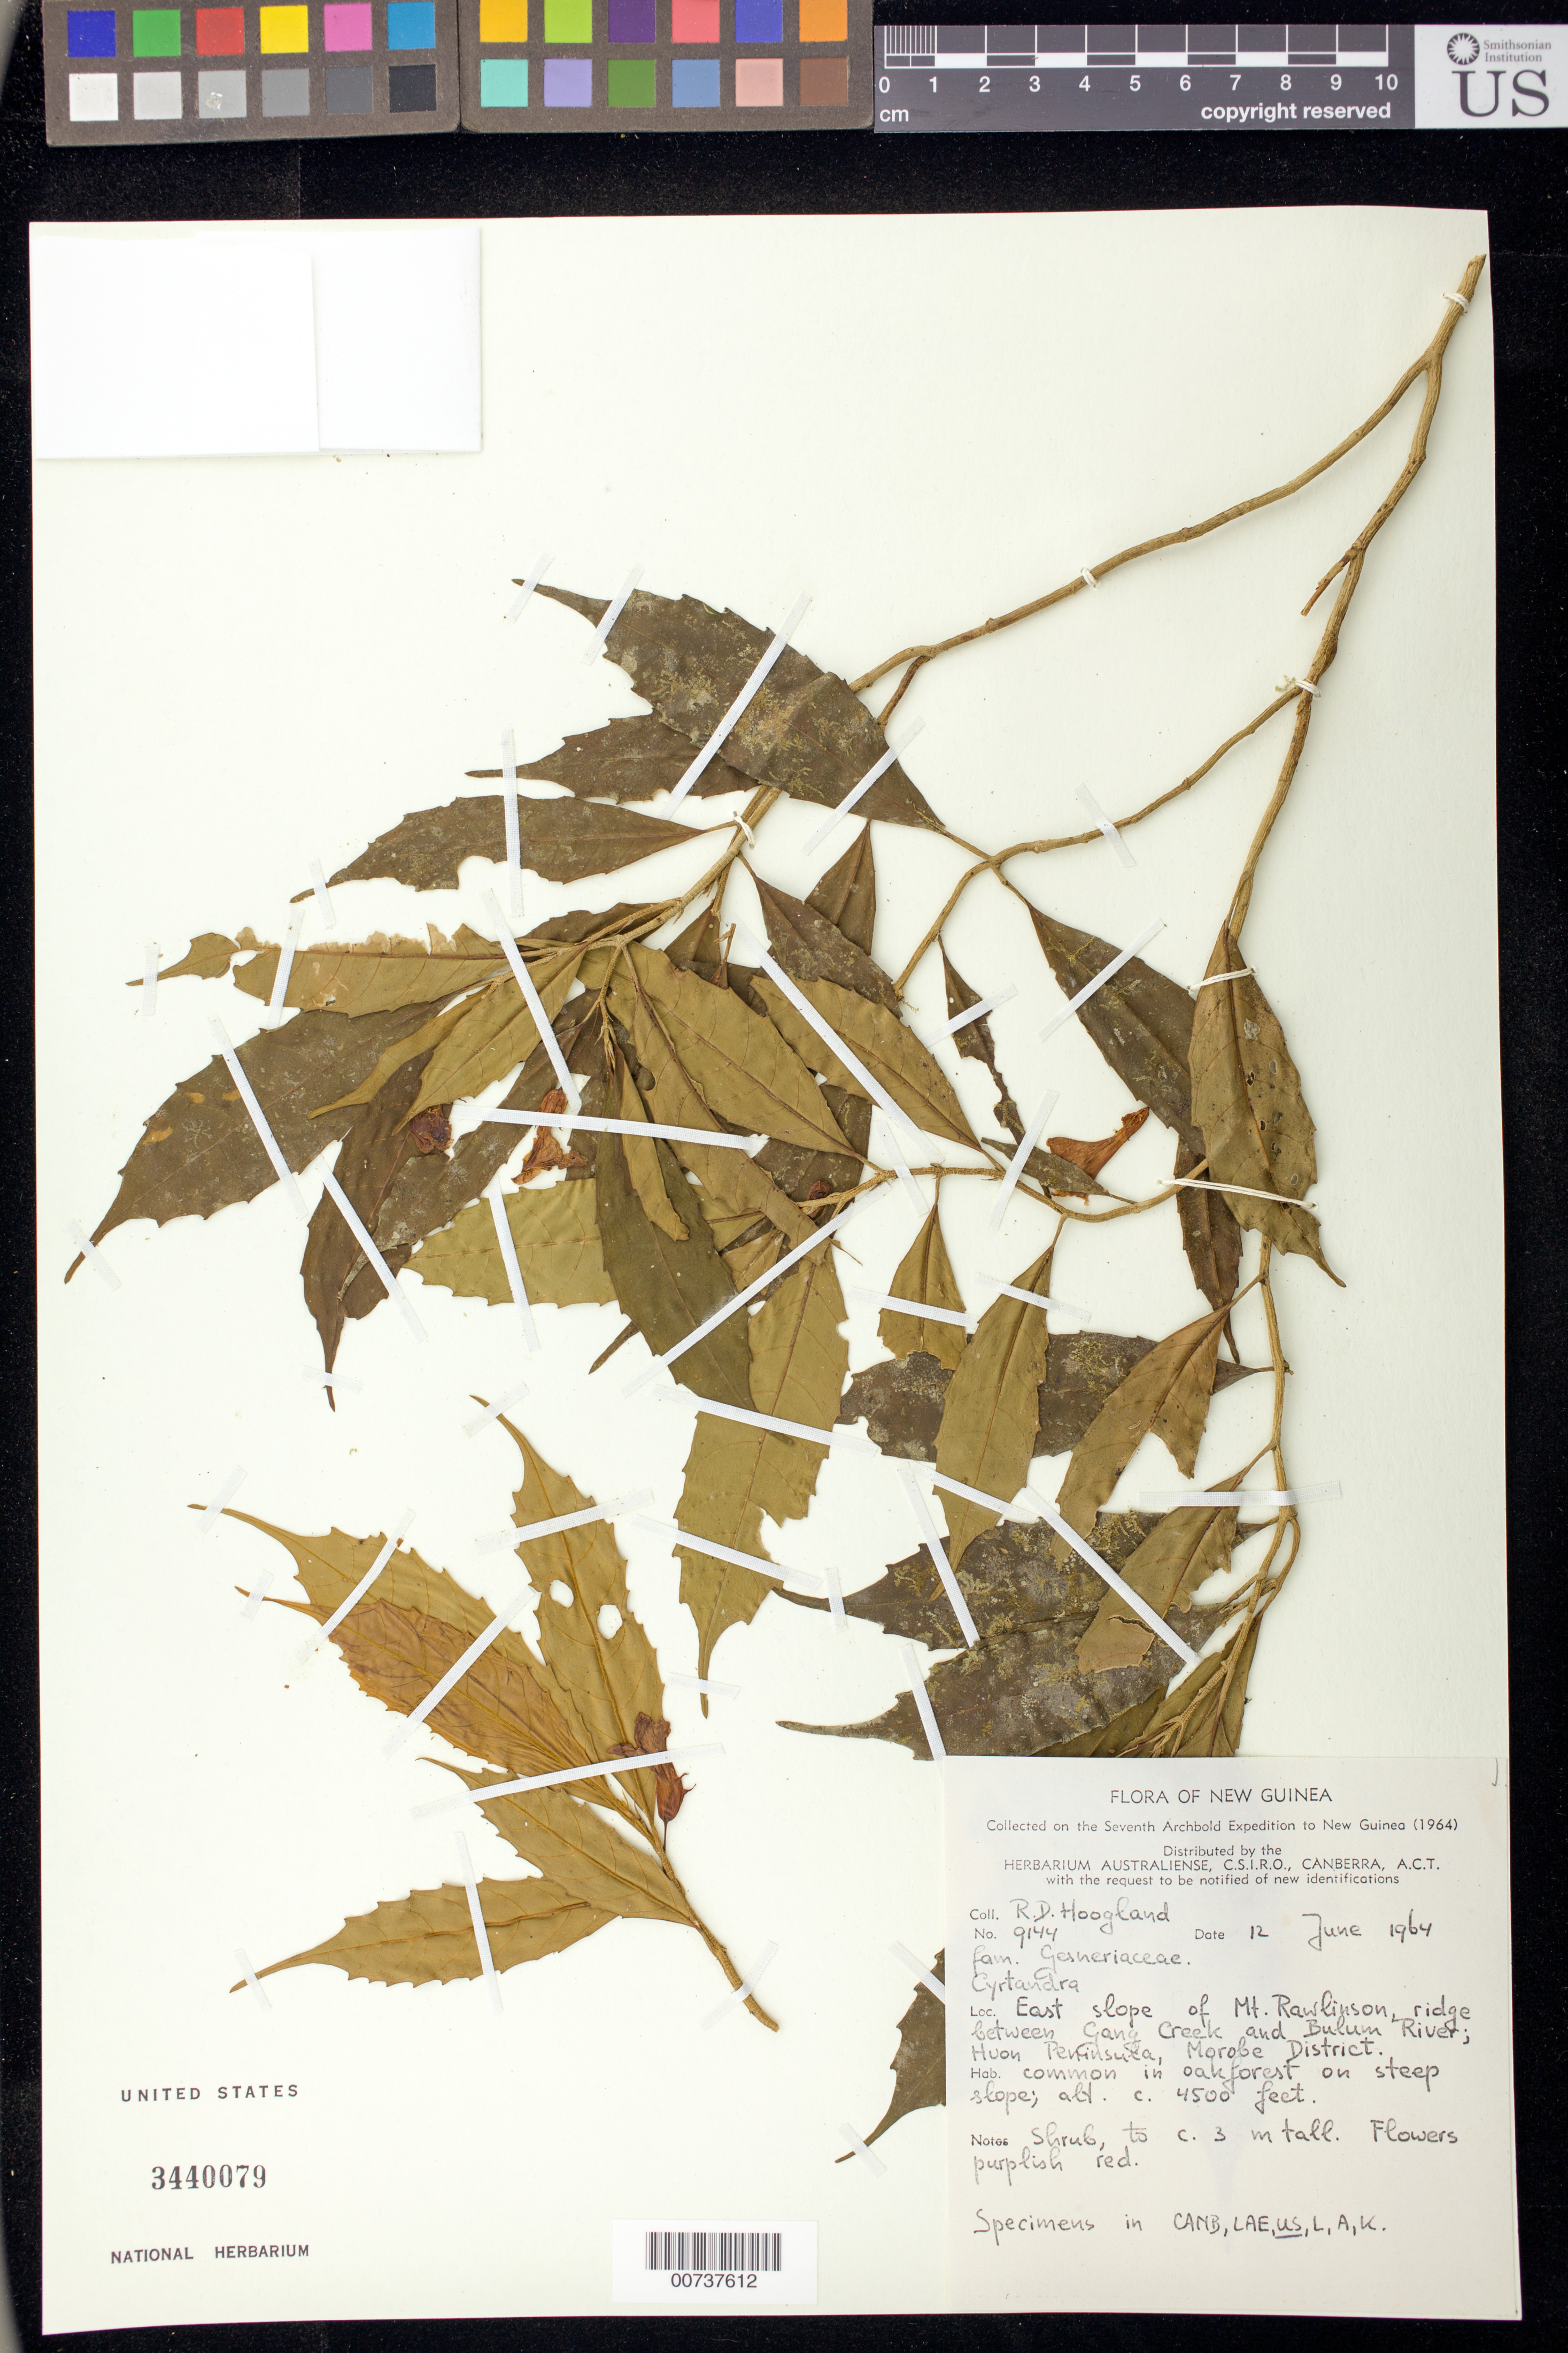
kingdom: Plantae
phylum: Tracheophyta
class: Magnoliopsida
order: Lamiales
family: Gesneriaceae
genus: Cyrtandra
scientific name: Cyrtandra sp.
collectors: R. D. Hoogland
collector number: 9144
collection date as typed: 12 Jun 1964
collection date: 1964-06-12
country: Papua New Guinea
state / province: Morobe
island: New Guinea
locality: East slope of Mt. Rawlinson, ridge between Gang Creek and Bulum River; Huon Peninsula, Morobe District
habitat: Common in oak forest on steep slope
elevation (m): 1372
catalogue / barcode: US 3440079